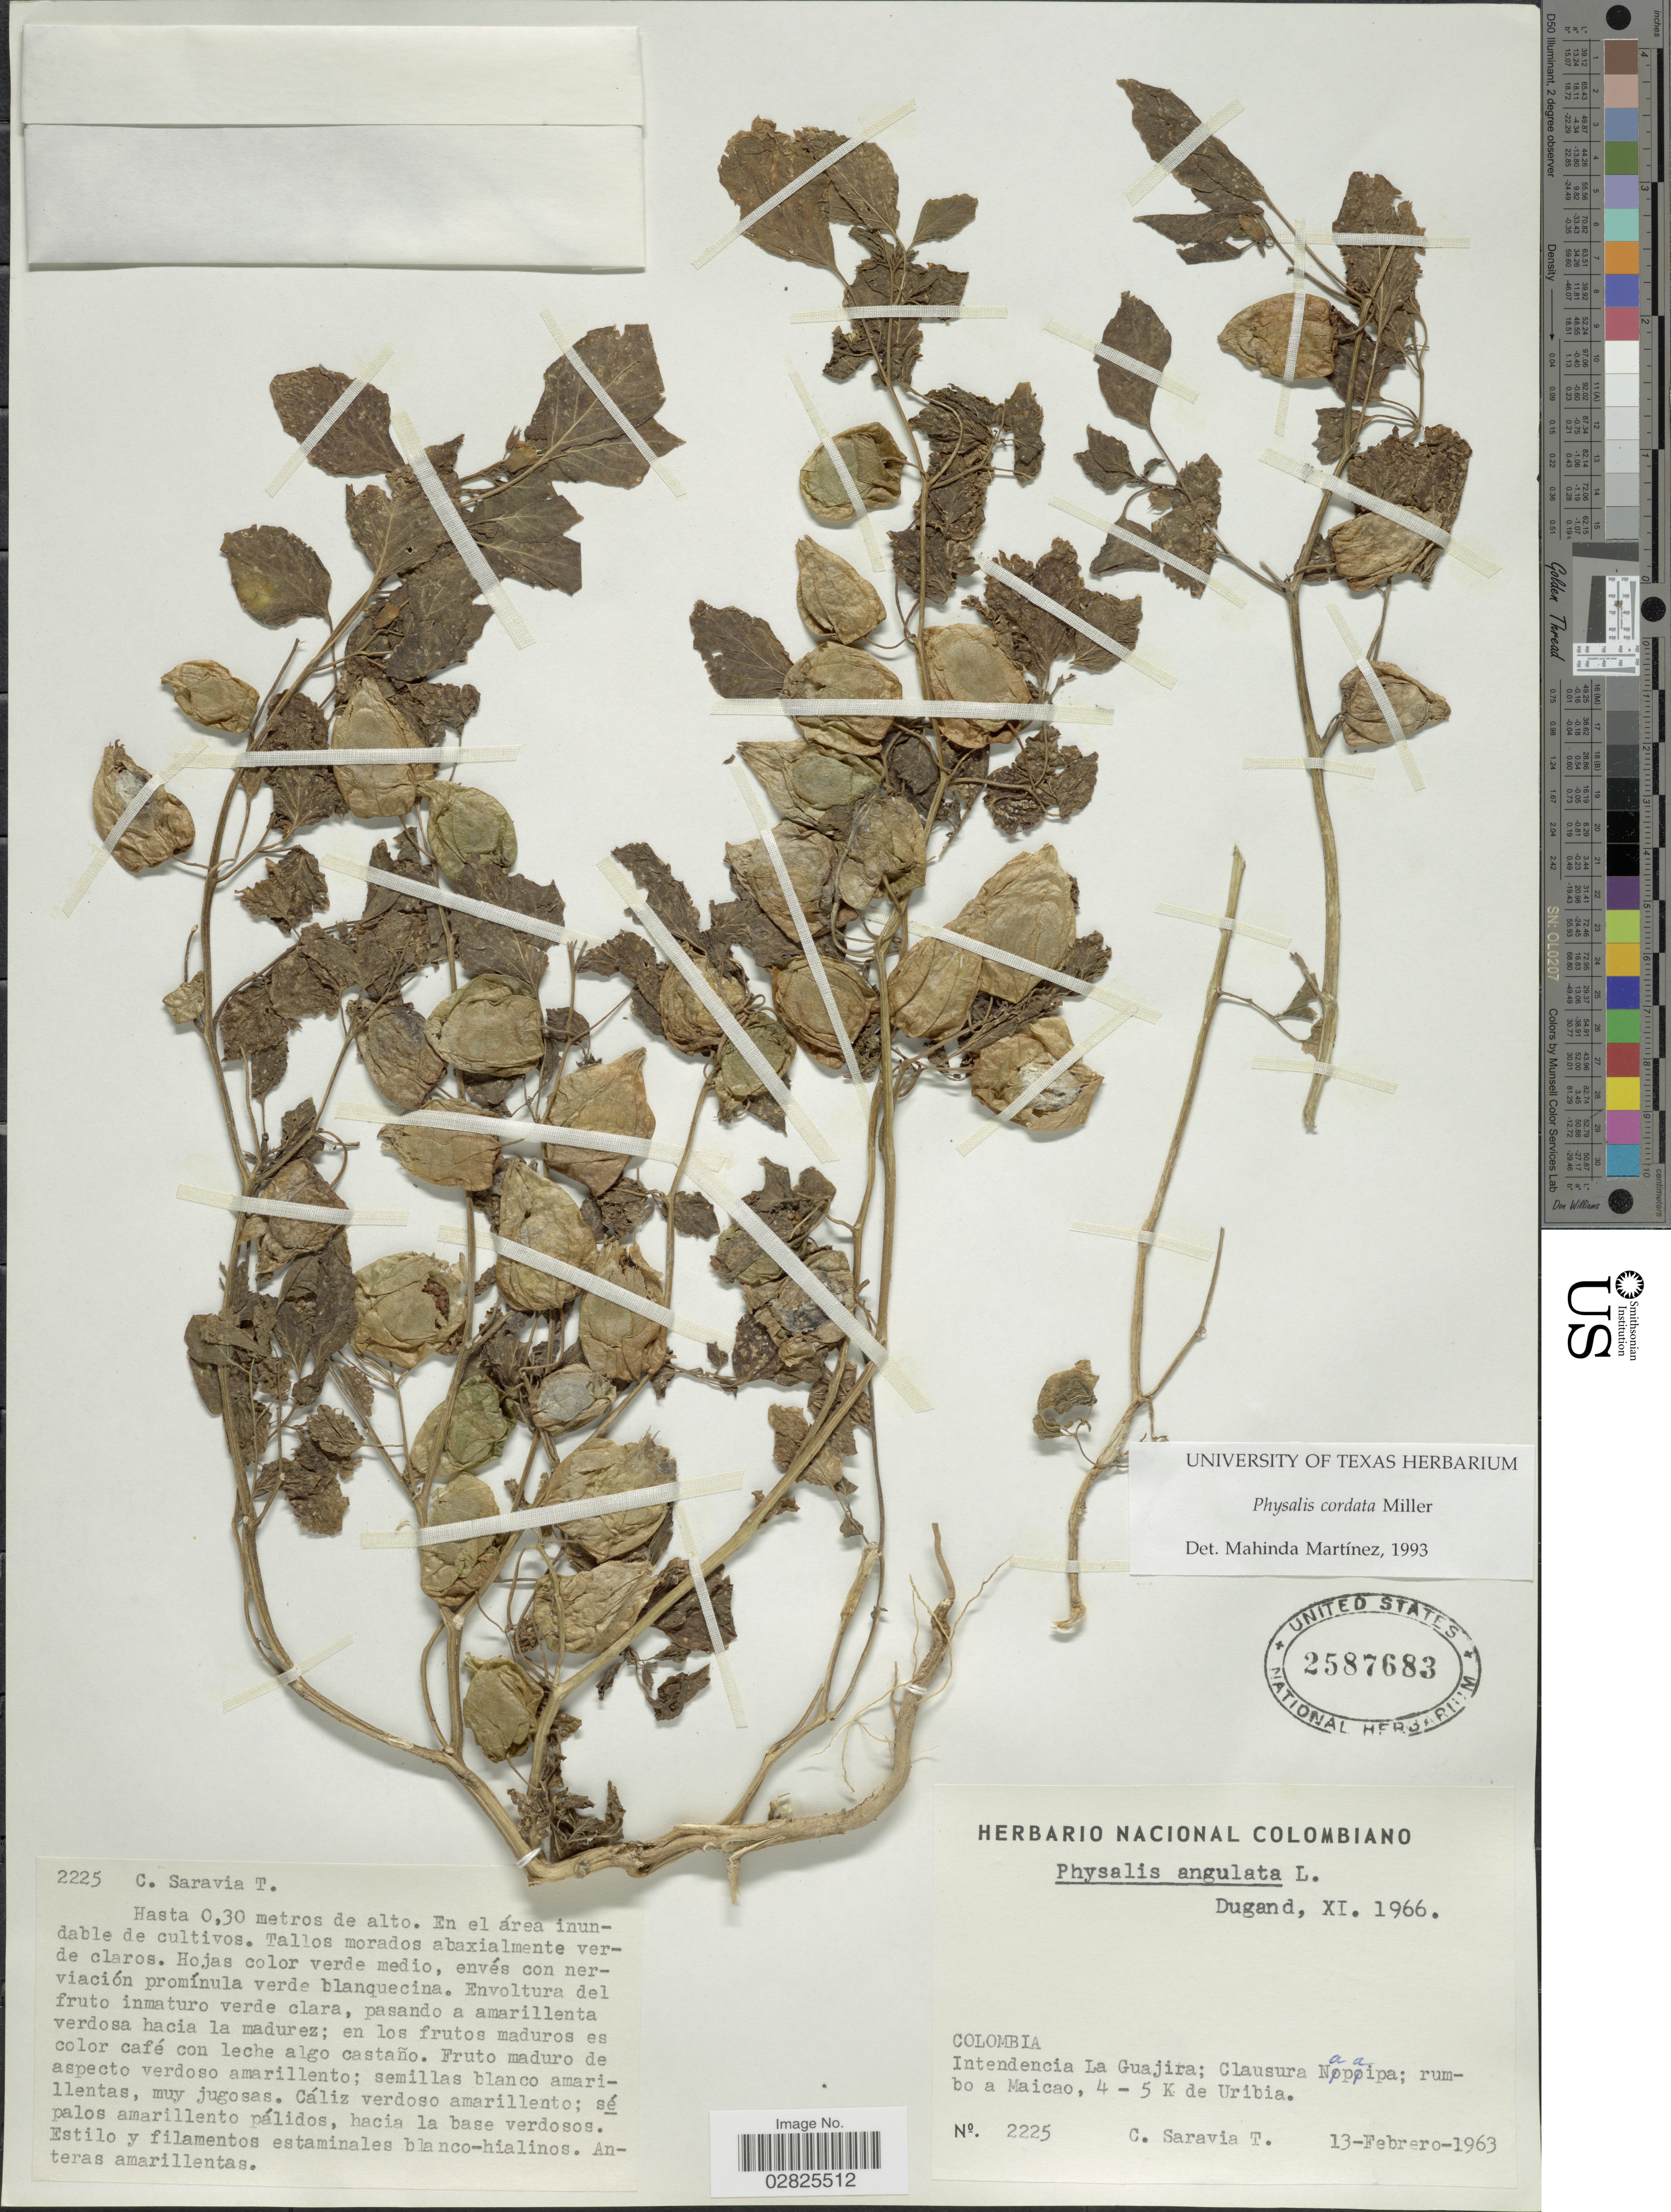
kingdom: Plantae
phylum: Tracheophyta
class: Magnoliopsida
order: Solanales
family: Solanaceae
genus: Physalis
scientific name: Physalis cordata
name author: Mill.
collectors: C. Saravia T.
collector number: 2225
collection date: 1963-02-13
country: Colombia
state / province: La Guajira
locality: Intendencia La Guajira; Clausura Napaipa; rumbo a Maicao, 4 - 5 K de Uribia.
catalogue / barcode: US 2587683